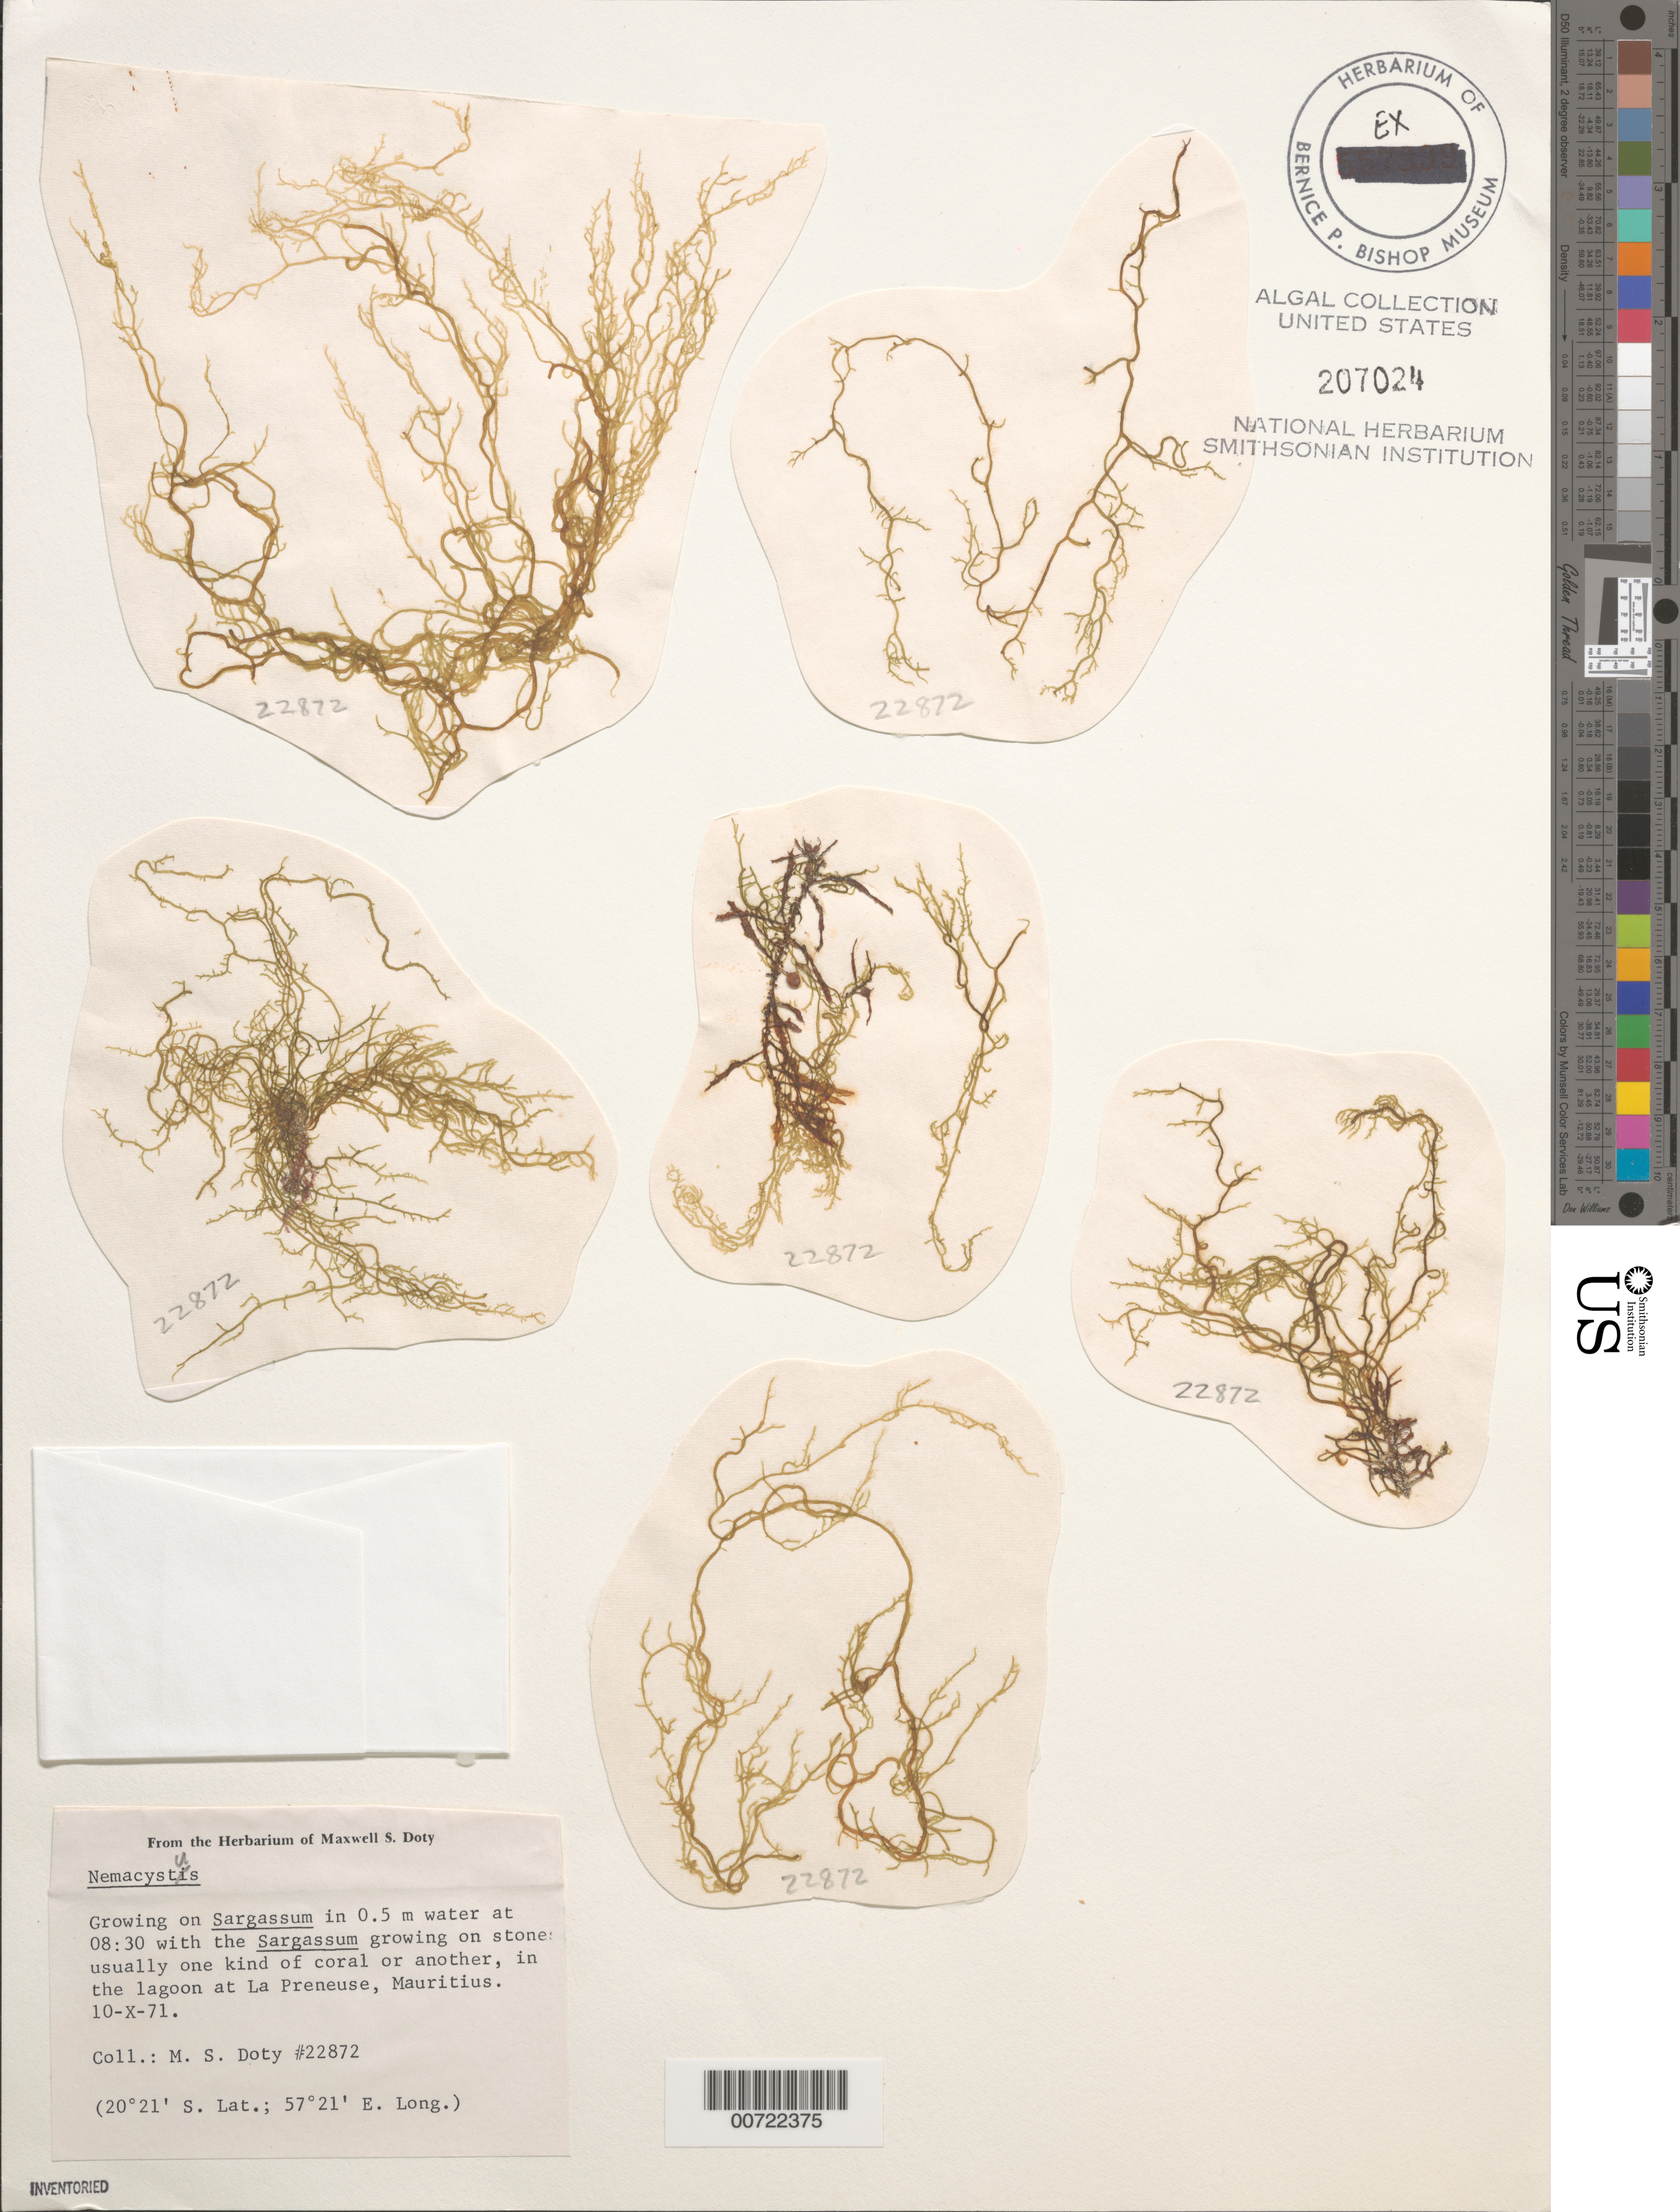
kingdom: Chromista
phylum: Ochrophyta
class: Phaeophyceae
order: Ectocarpales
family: Chordariaceae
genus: Nemacystus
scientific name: Nemacystus sp.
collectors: M. S. Doty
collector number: MSD 22872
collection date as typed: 10 Oct 1971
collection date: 1971-10-10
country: Mauritius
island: Mauritius Island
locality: La Preneuse lagoon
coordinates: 20 21' S, 37 21' E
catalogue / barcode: US 207024